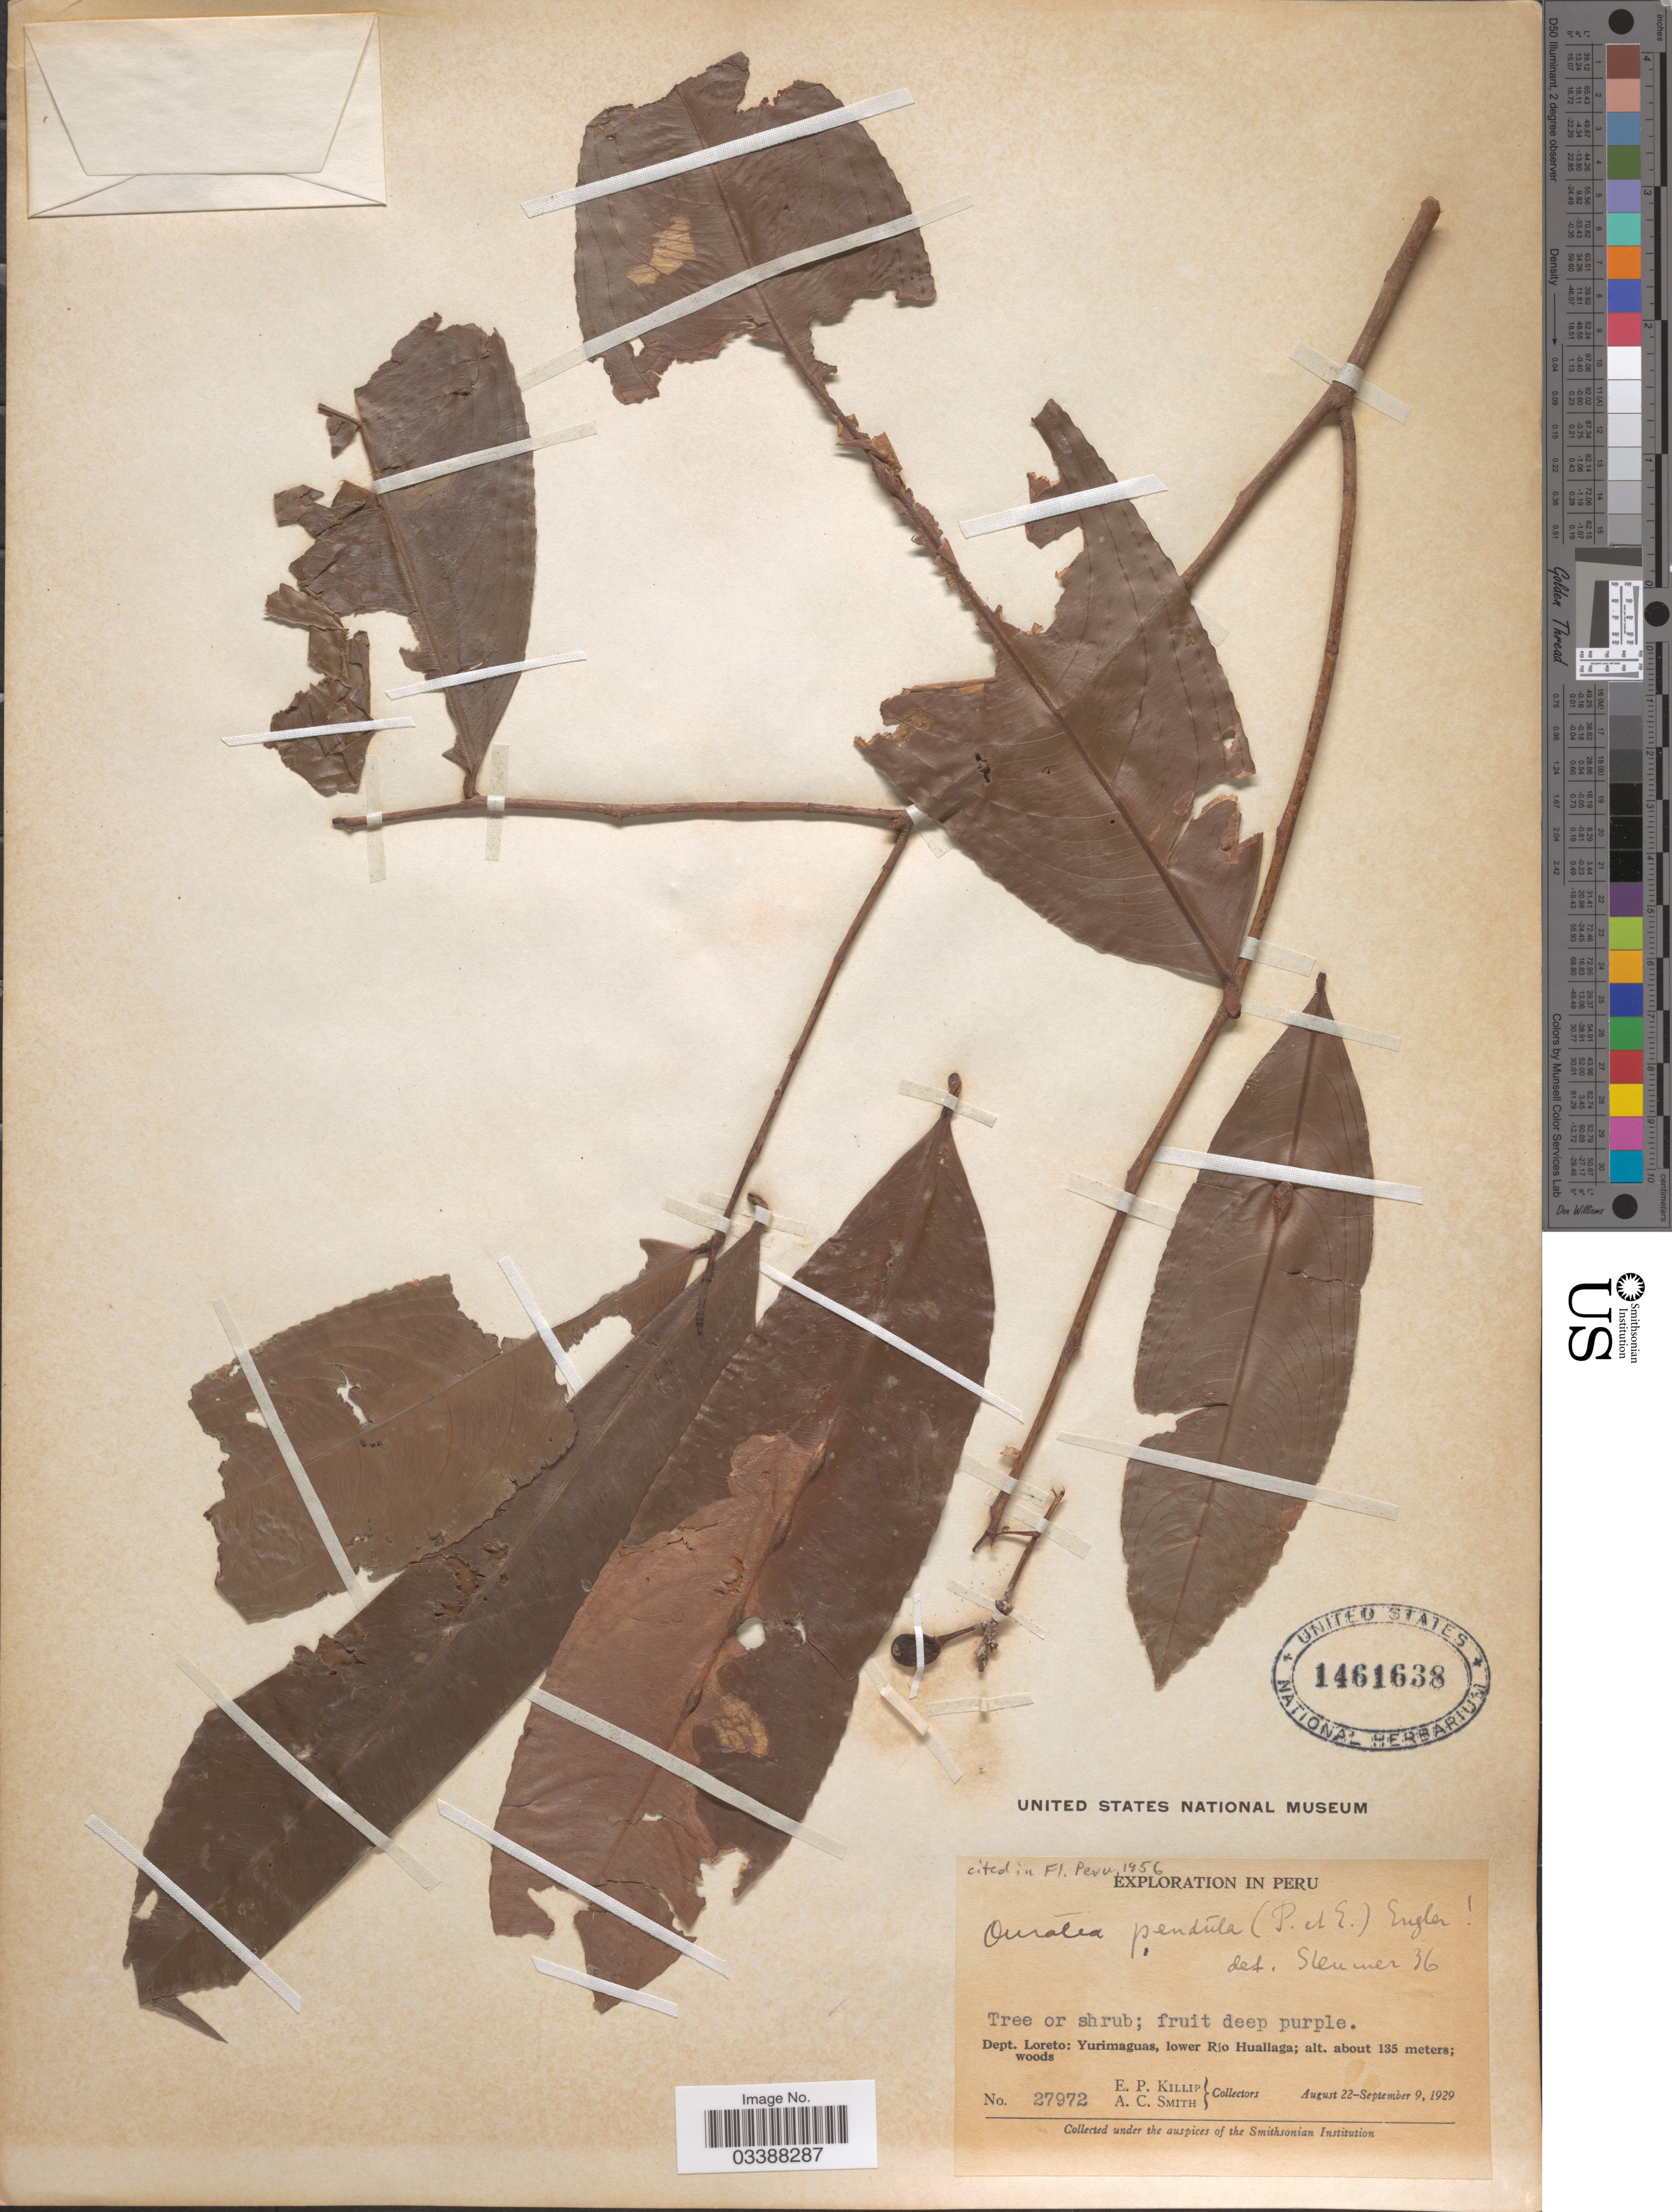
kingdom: Plantae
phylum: Tracheophyta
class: Magnoliopsida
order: Malpighiales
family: Ochnaceae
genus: Ouratea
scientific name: Ouratea pendula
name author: Poepp. ex Engl.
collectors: E. P. Killip & A. C. Smith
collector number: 27972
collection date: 1929-08-22/1929-09-09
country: Peru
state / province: Loreto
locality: Dept. Loreto: Yurimaguas, lower Río Huallaga.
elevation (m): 135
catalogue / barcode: US 1461638